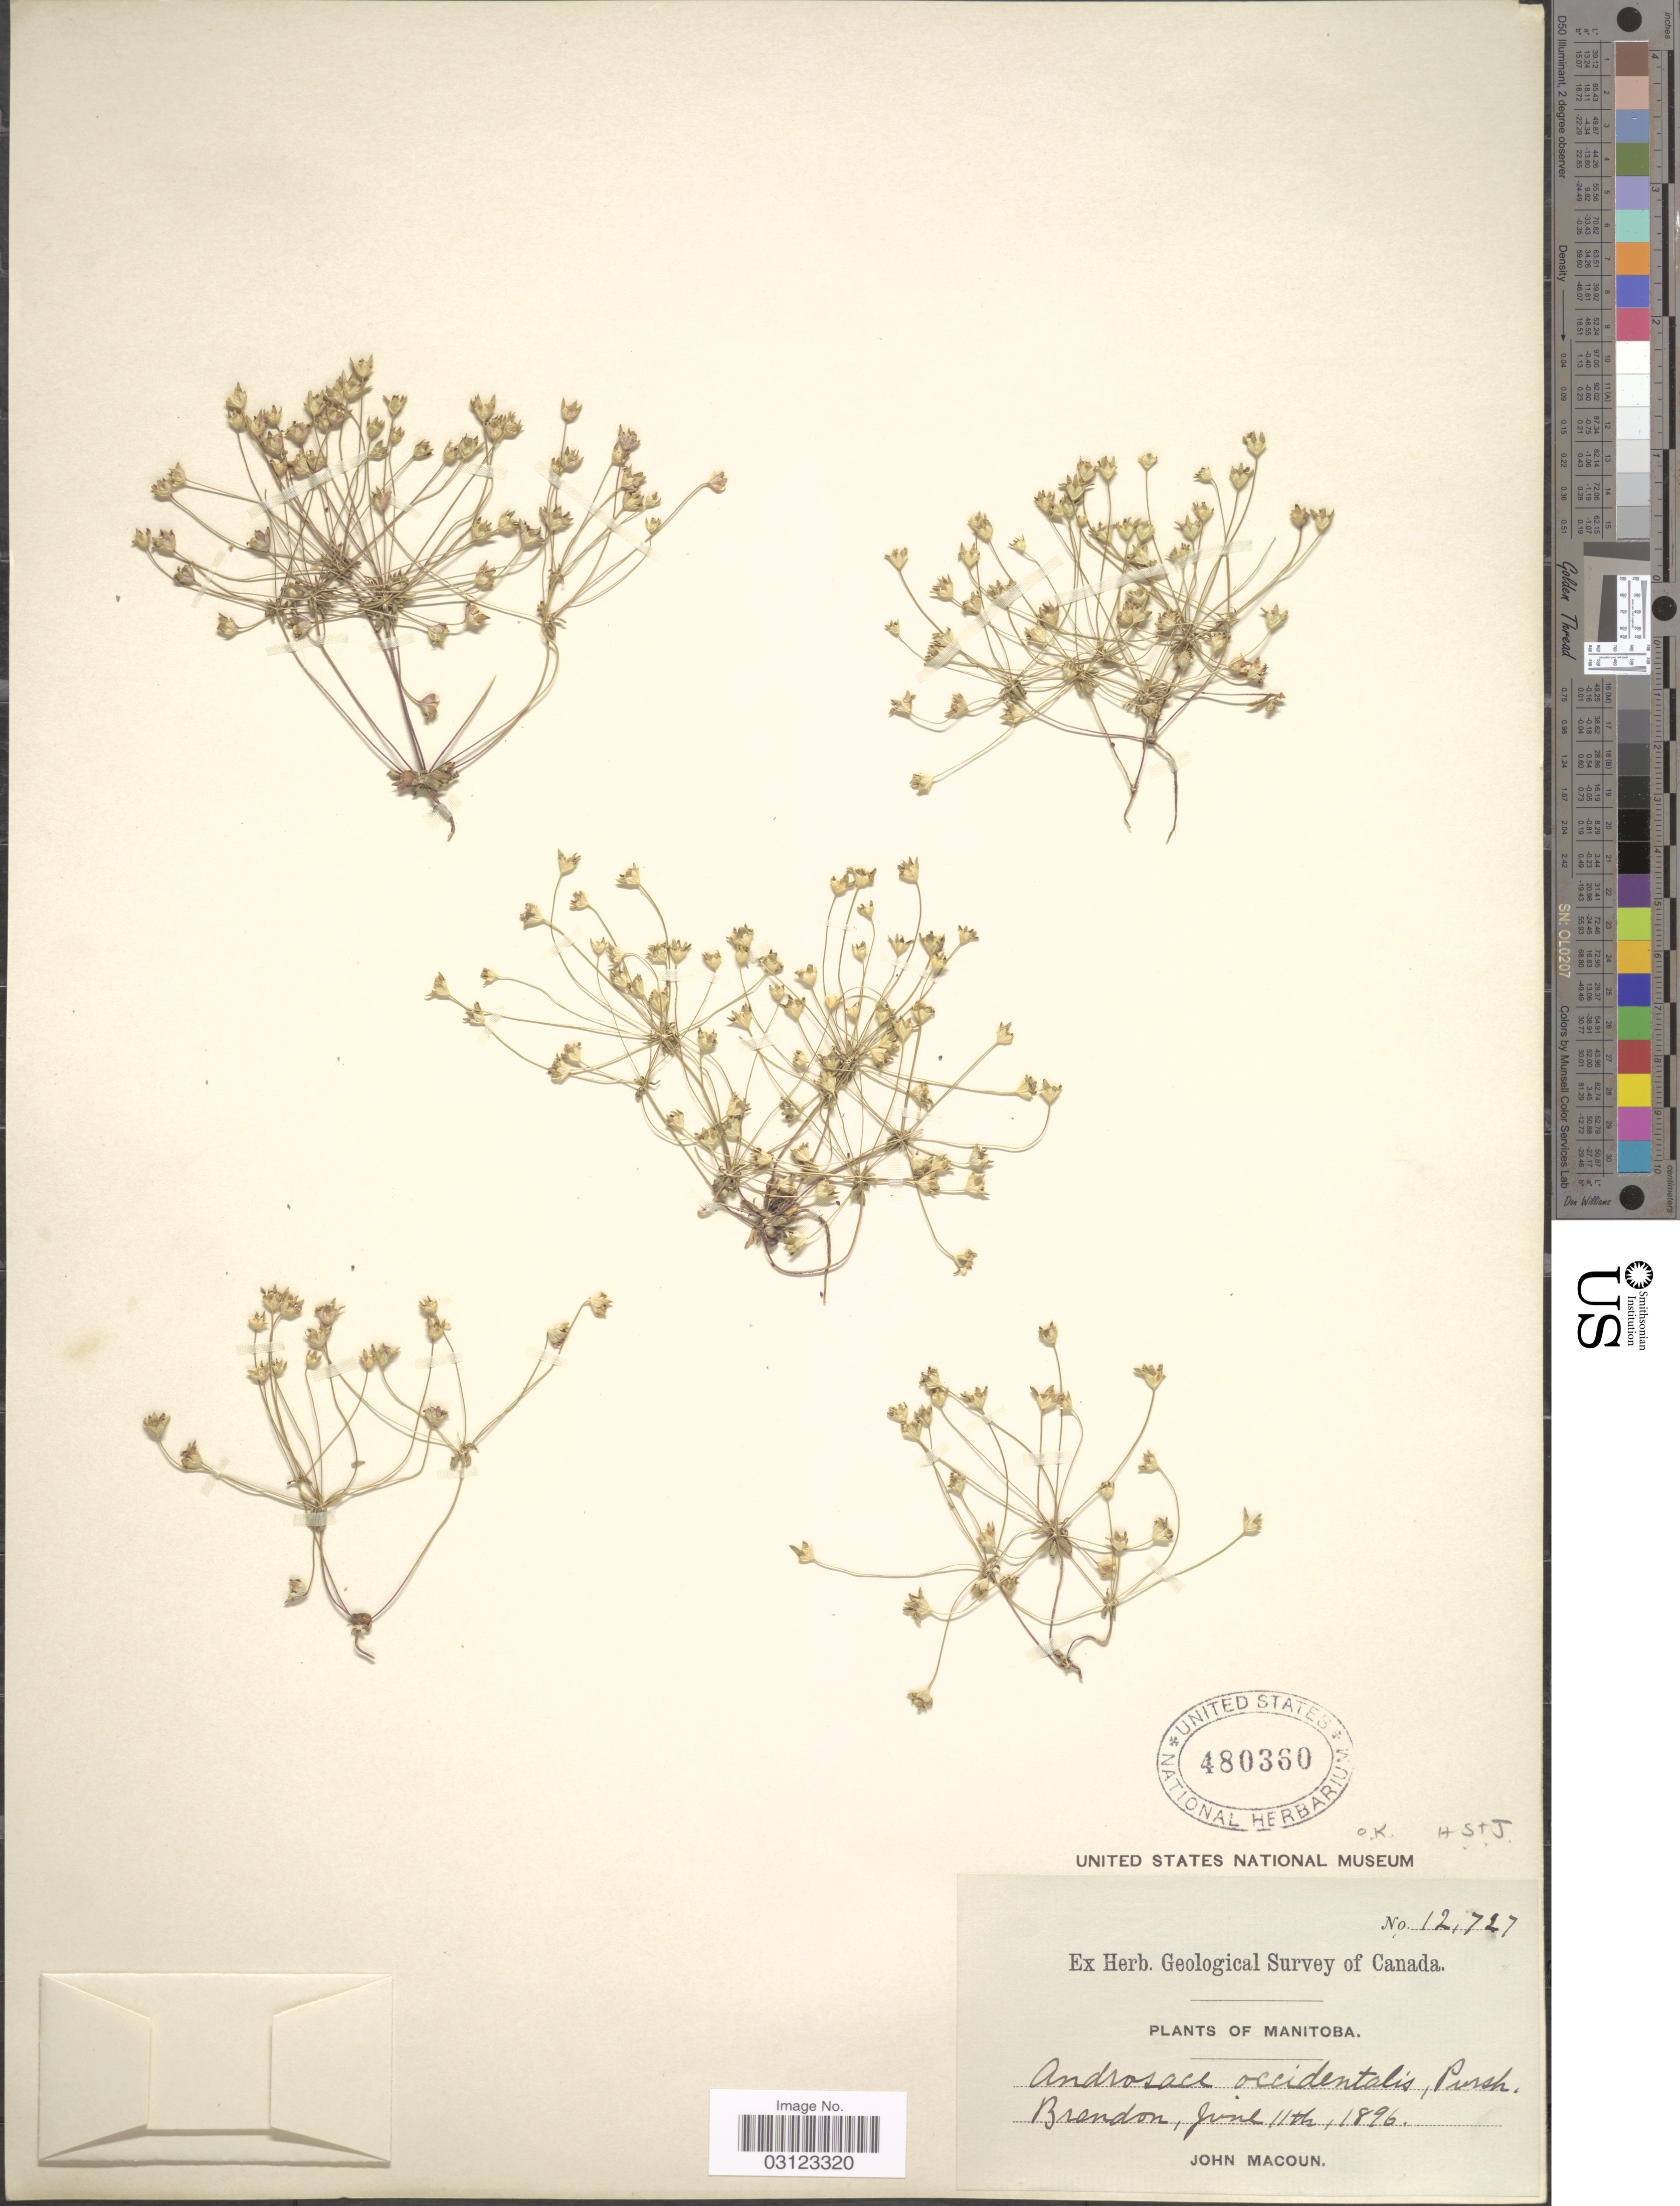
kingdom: Plantae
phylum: Tracheophyta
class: Magnoliopsida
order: Ericales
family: Primulaceae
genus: Androsace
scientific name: Androsace occidentalis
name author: (Pursh) Pursh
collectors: J. Macoun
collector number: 12727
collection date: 1896-06-11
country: Canada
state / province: Manitoba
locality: Brandon.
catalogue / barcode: US 480360